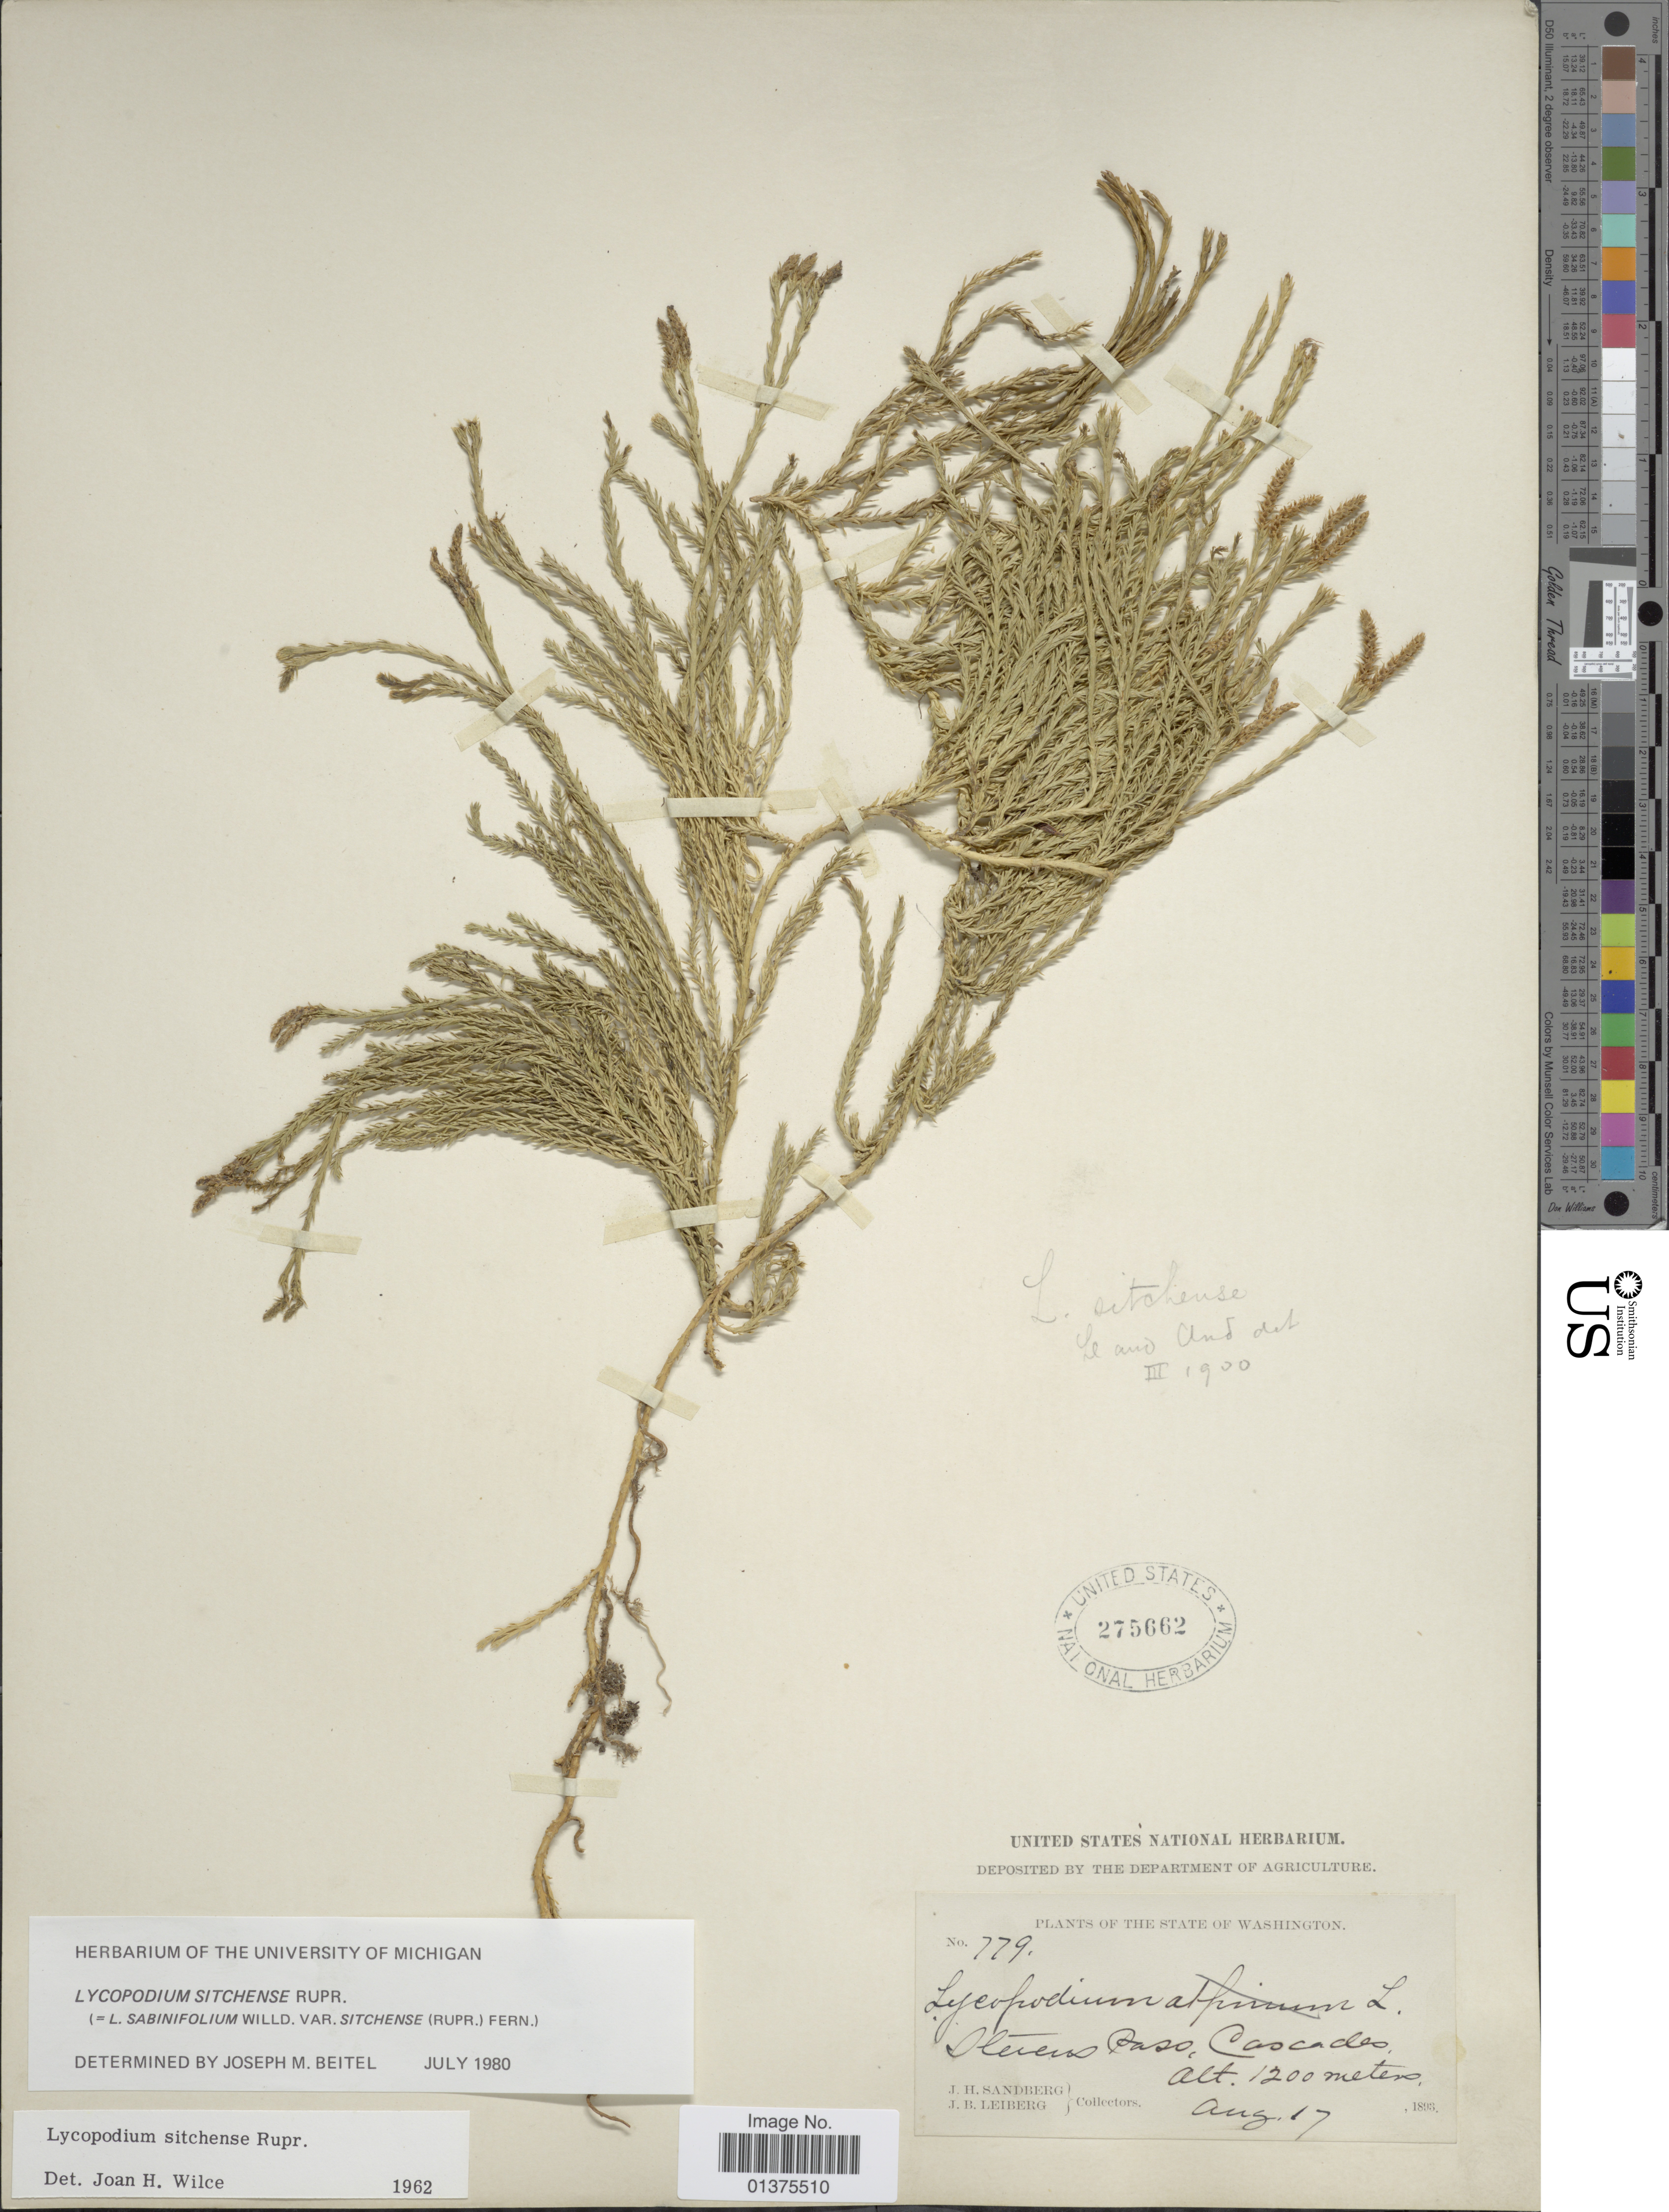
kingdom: Plantae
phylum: Tracheophyta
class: Lycopodiopsida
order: Lycopodiales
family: Lycopodiaceae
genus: Diphasiastrum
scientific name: Diphasiastrum sitchense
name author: (Rupr.) Holub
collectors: J. H. Sandberg & J. B. Leiberg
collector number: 779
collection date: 1893-08-17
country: United States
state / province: Washington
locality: Stevens pass, Cascades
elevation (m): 1200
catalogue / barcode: US 275662